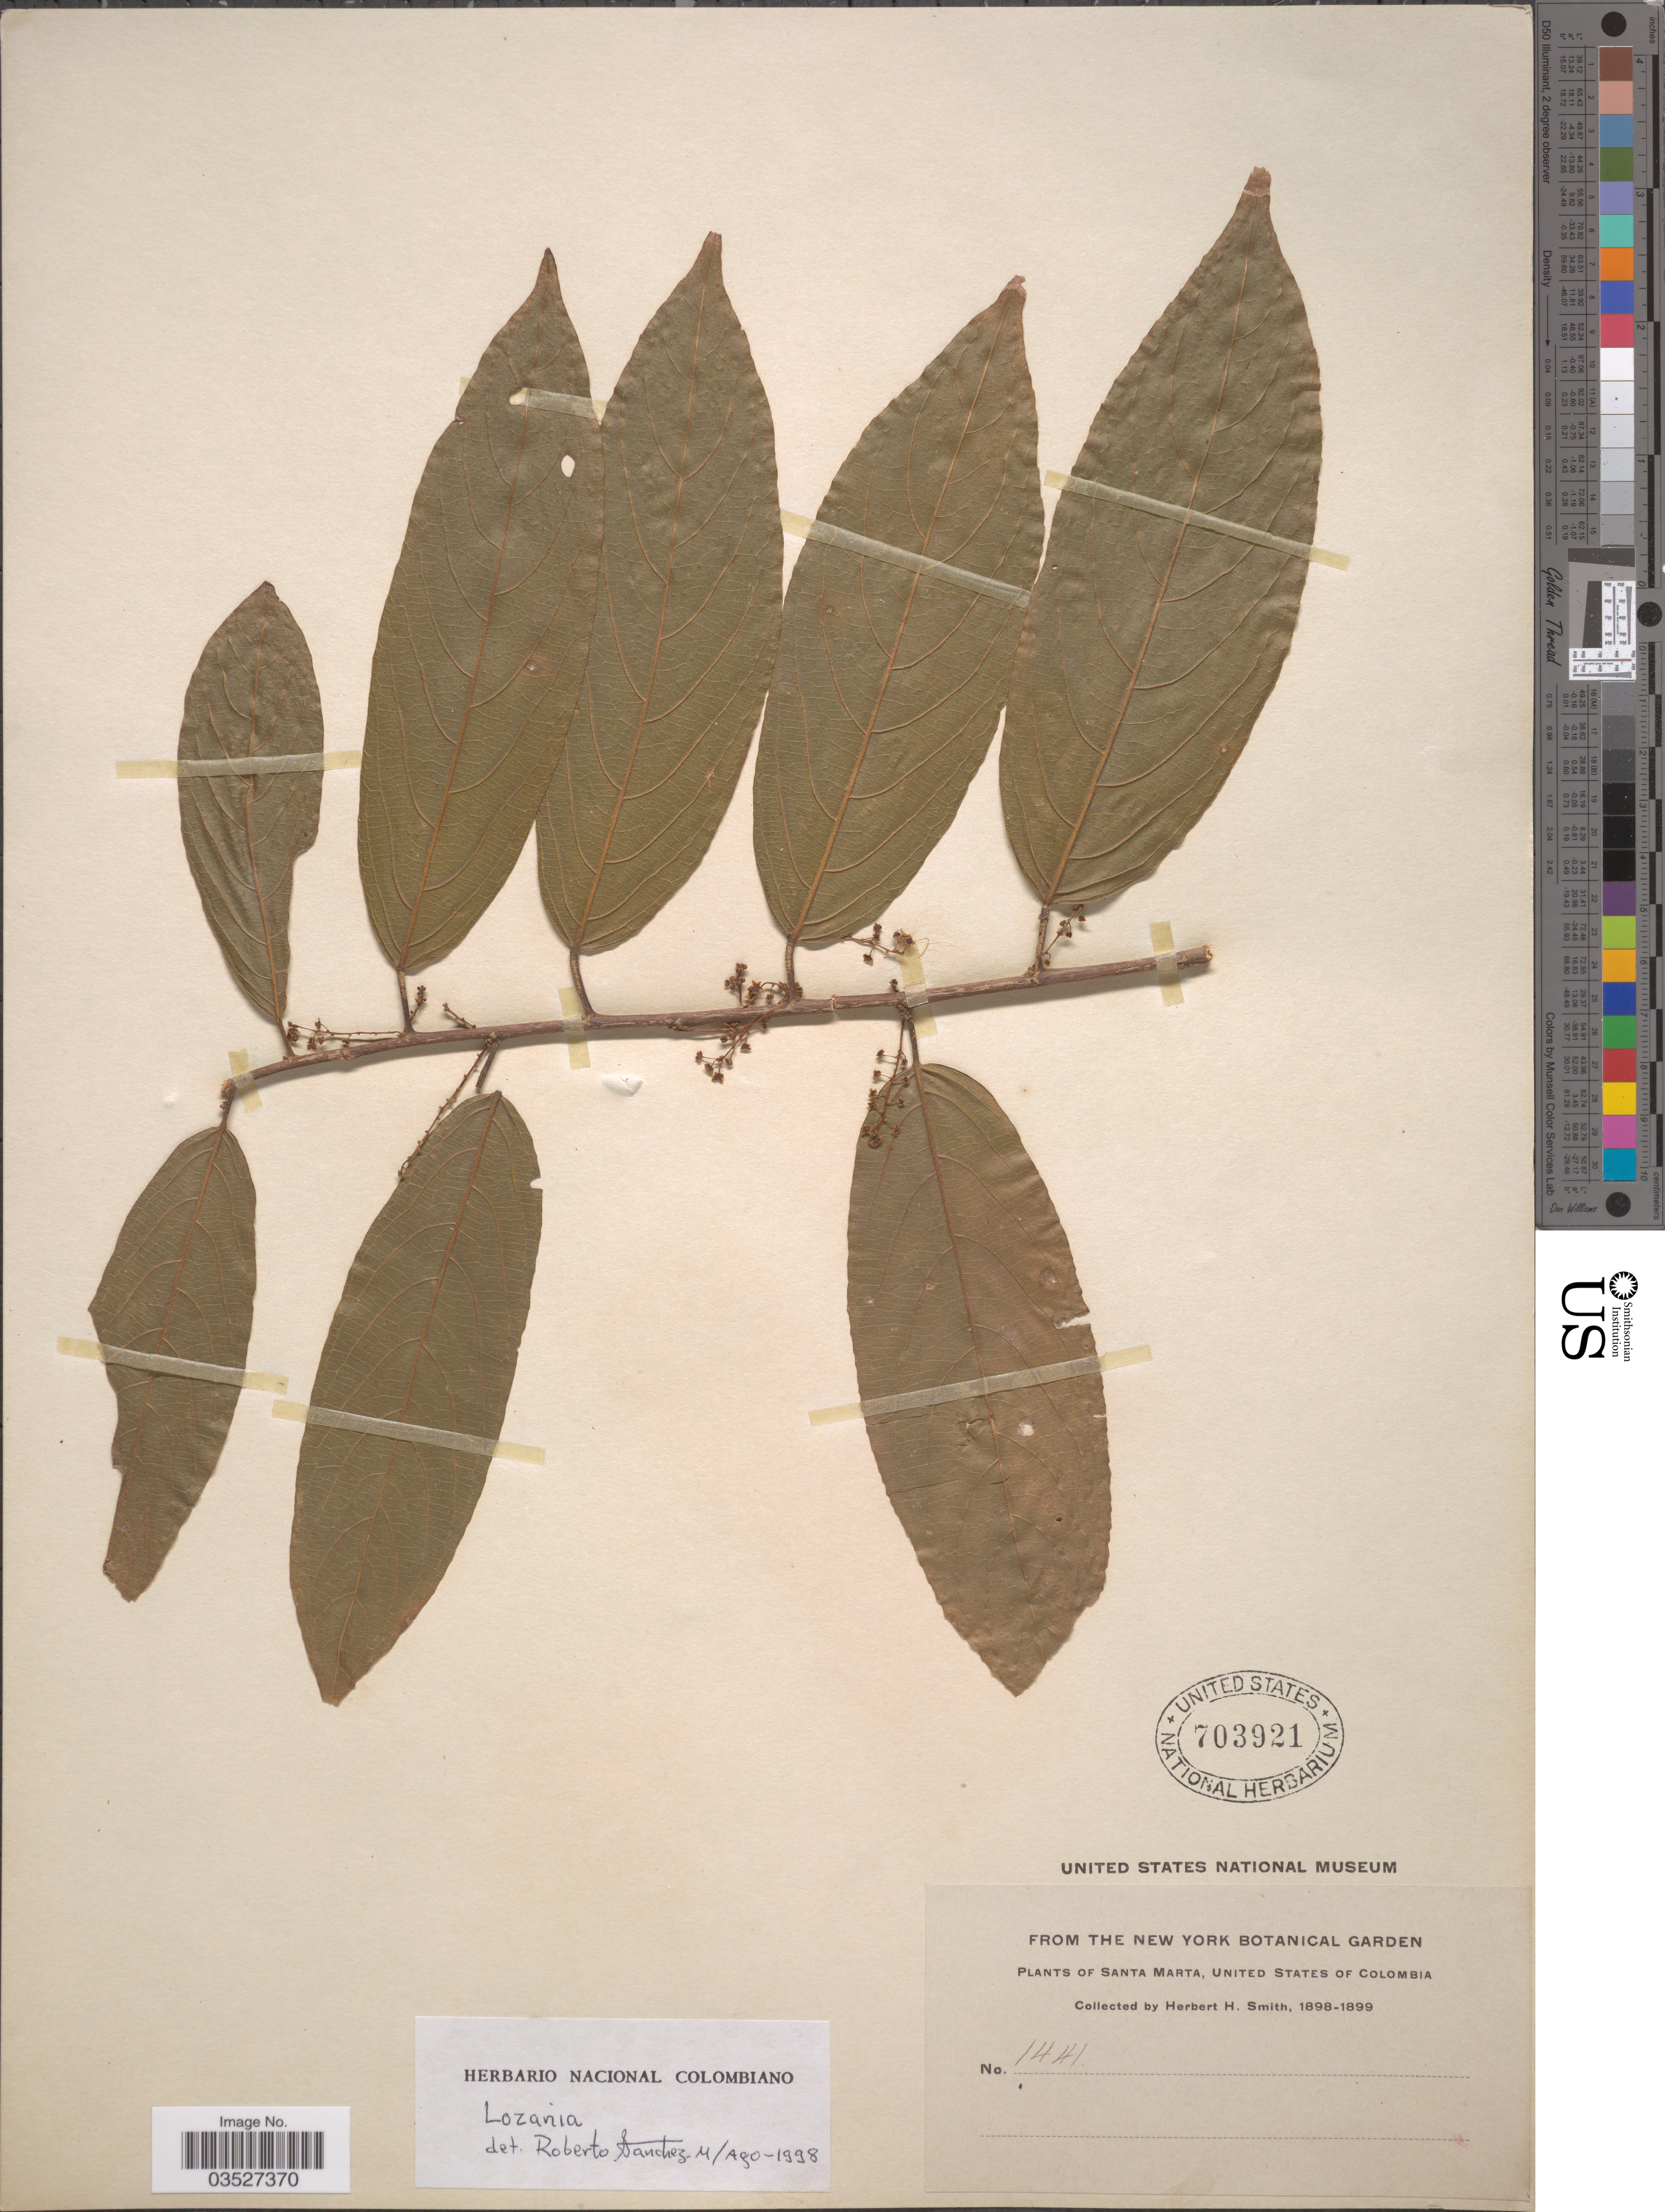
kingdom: Plantae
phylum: Tracheophyta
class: Magnoliopsida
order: Malpighiales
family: Lacistemataceae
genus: Lozania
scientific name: Lozania sp.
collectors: Herbert H. Smith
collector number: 1441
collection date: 1898/1899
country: Colombia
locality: Santa Marta, United States of Colombia.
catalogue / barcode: US 703921